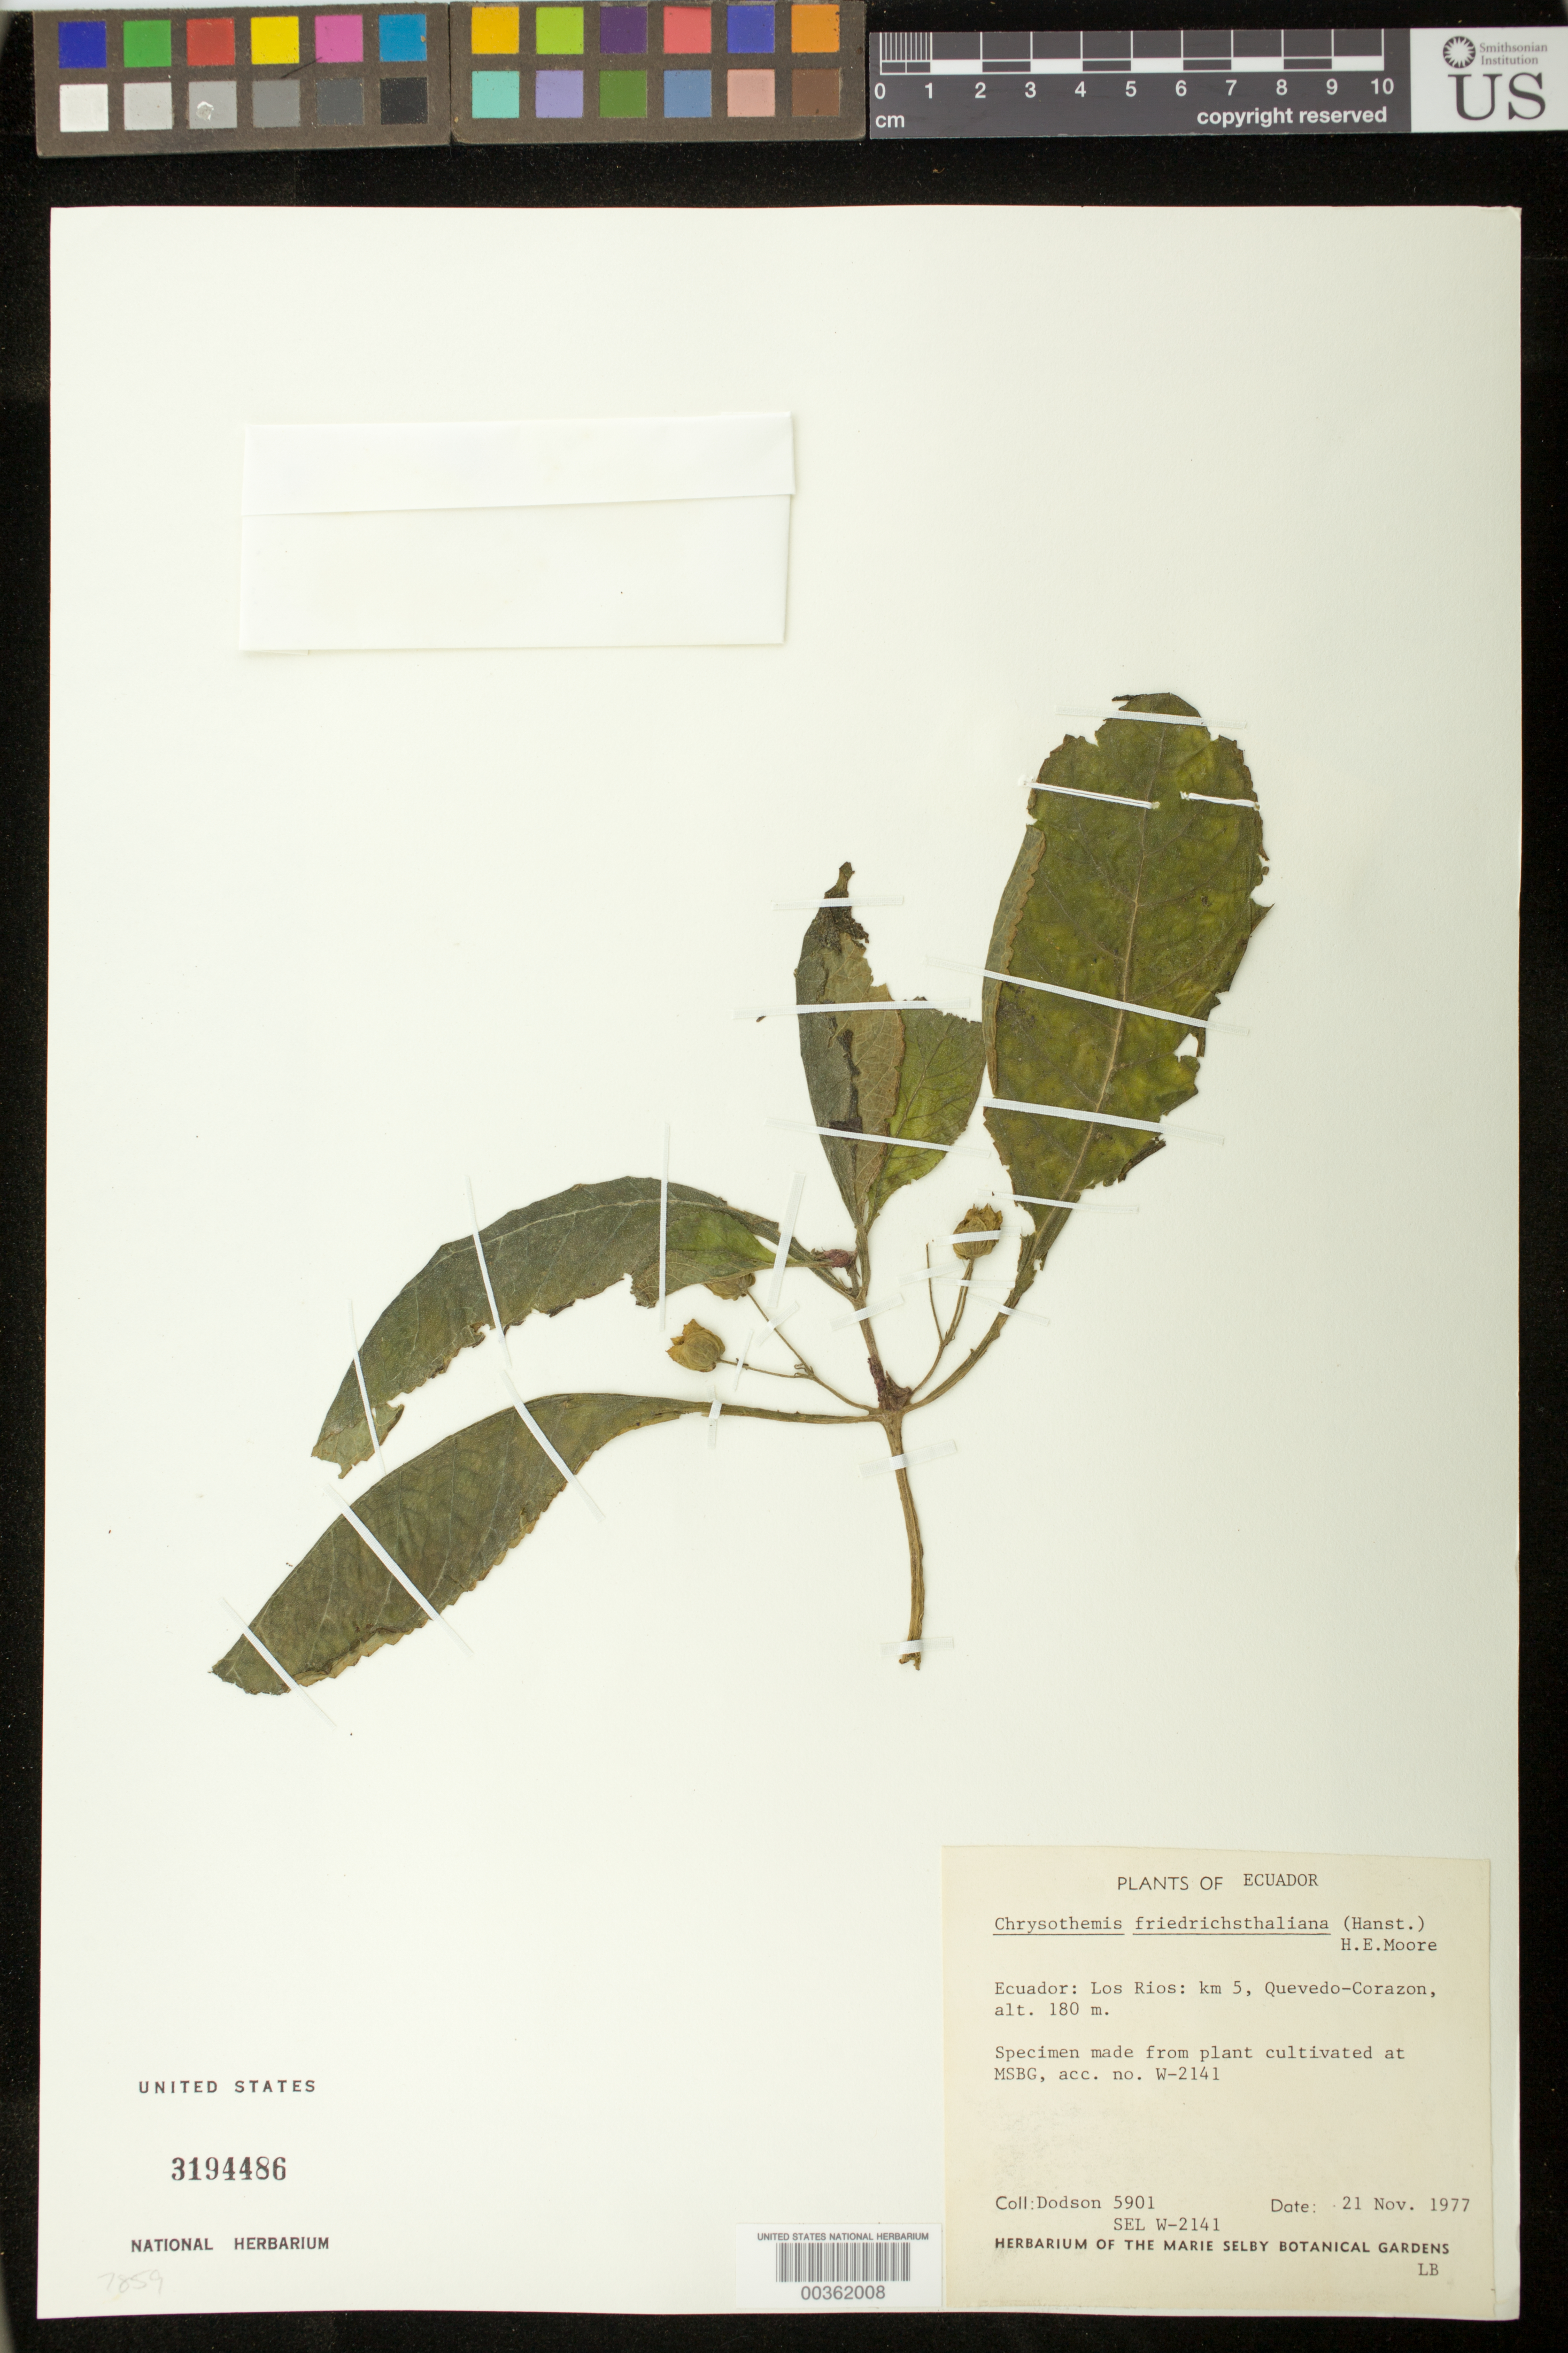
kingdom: Plantae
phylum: Tracheophyta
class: Magnoliopsida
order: Lamiales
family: Gesneriaceae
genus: Chrysothemis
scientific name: Chrysothemis friedrichsthaliana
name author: (Hanst.) H.E. Moore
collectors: H. J. Wiehler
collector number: s.n. [W-2141]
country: Ecuador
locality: Ecuador: Los Rios, Km 5, Quevedo-Corazon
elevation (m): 180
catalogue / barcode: US 3194486